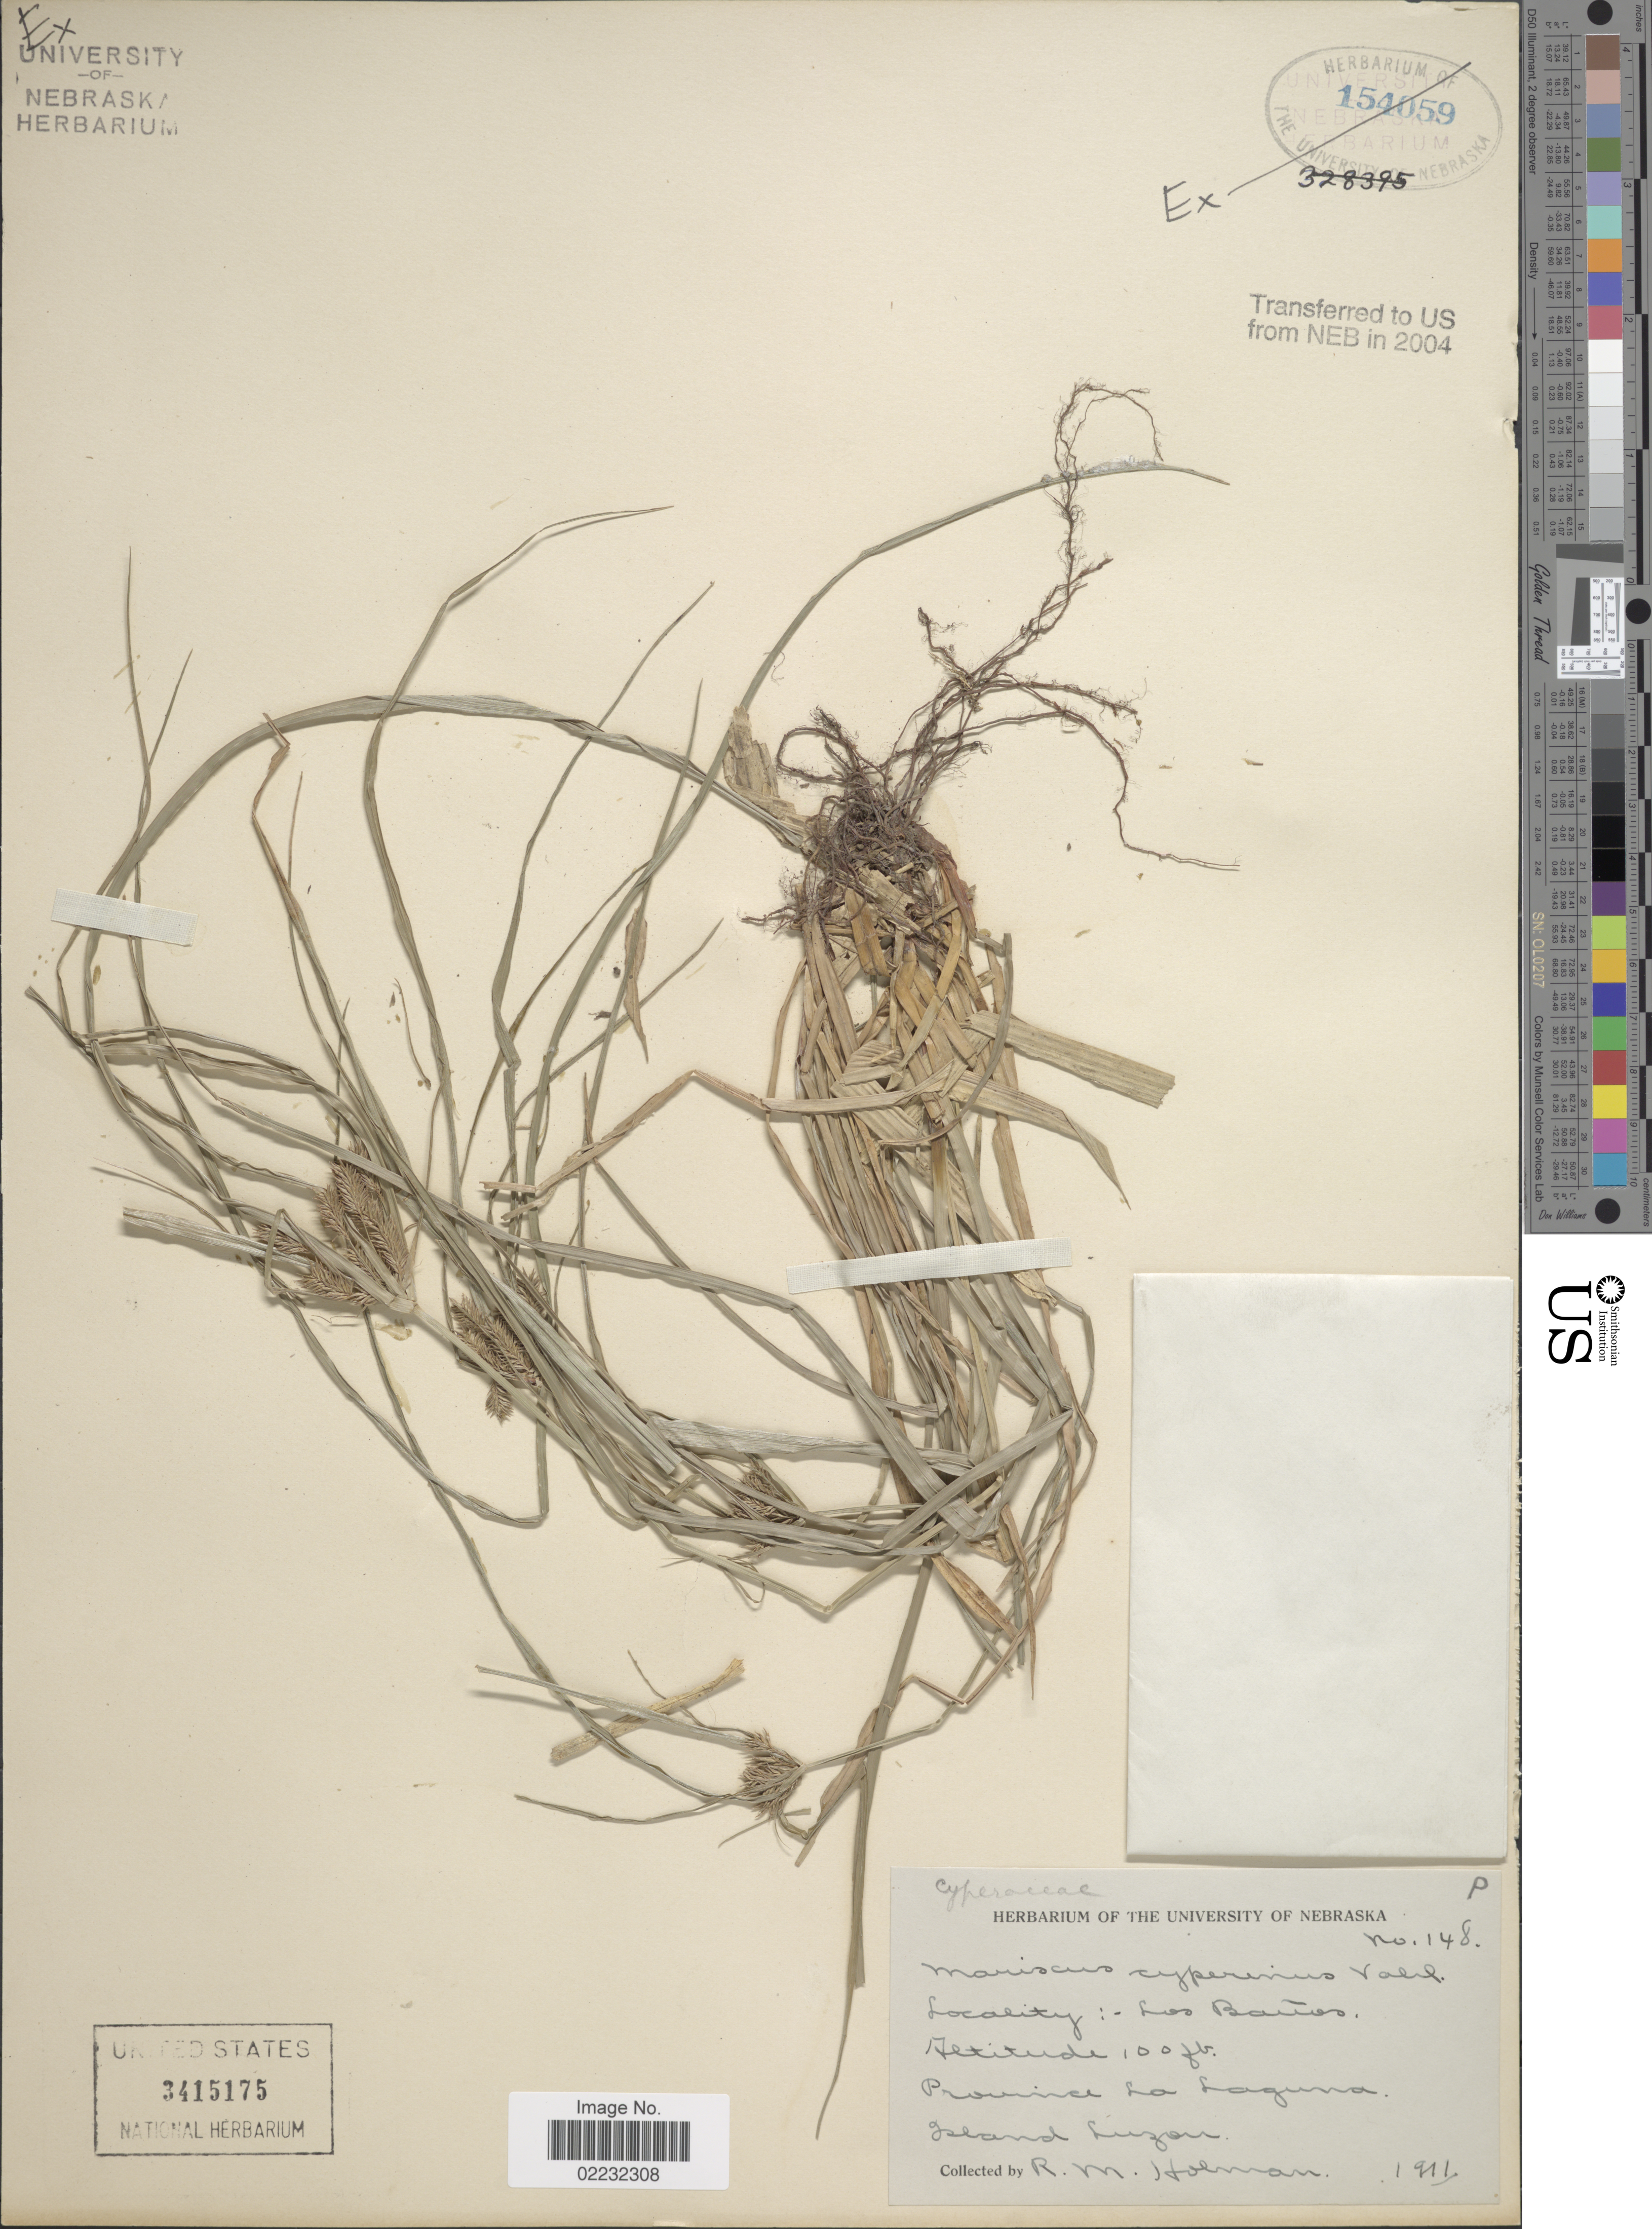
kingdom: Plantae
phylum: Tracheophyta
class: Liliopsida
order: Poales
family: Cyperaceae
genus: Cyperus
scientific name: Cyperus cyperinus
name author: (Retz.) Valck. Sur.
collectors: R. Holman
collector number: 148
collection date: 1911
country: Philippines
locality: Los Banos, La Laguna, Island Luzon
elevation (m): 30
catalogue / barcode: US 3415175